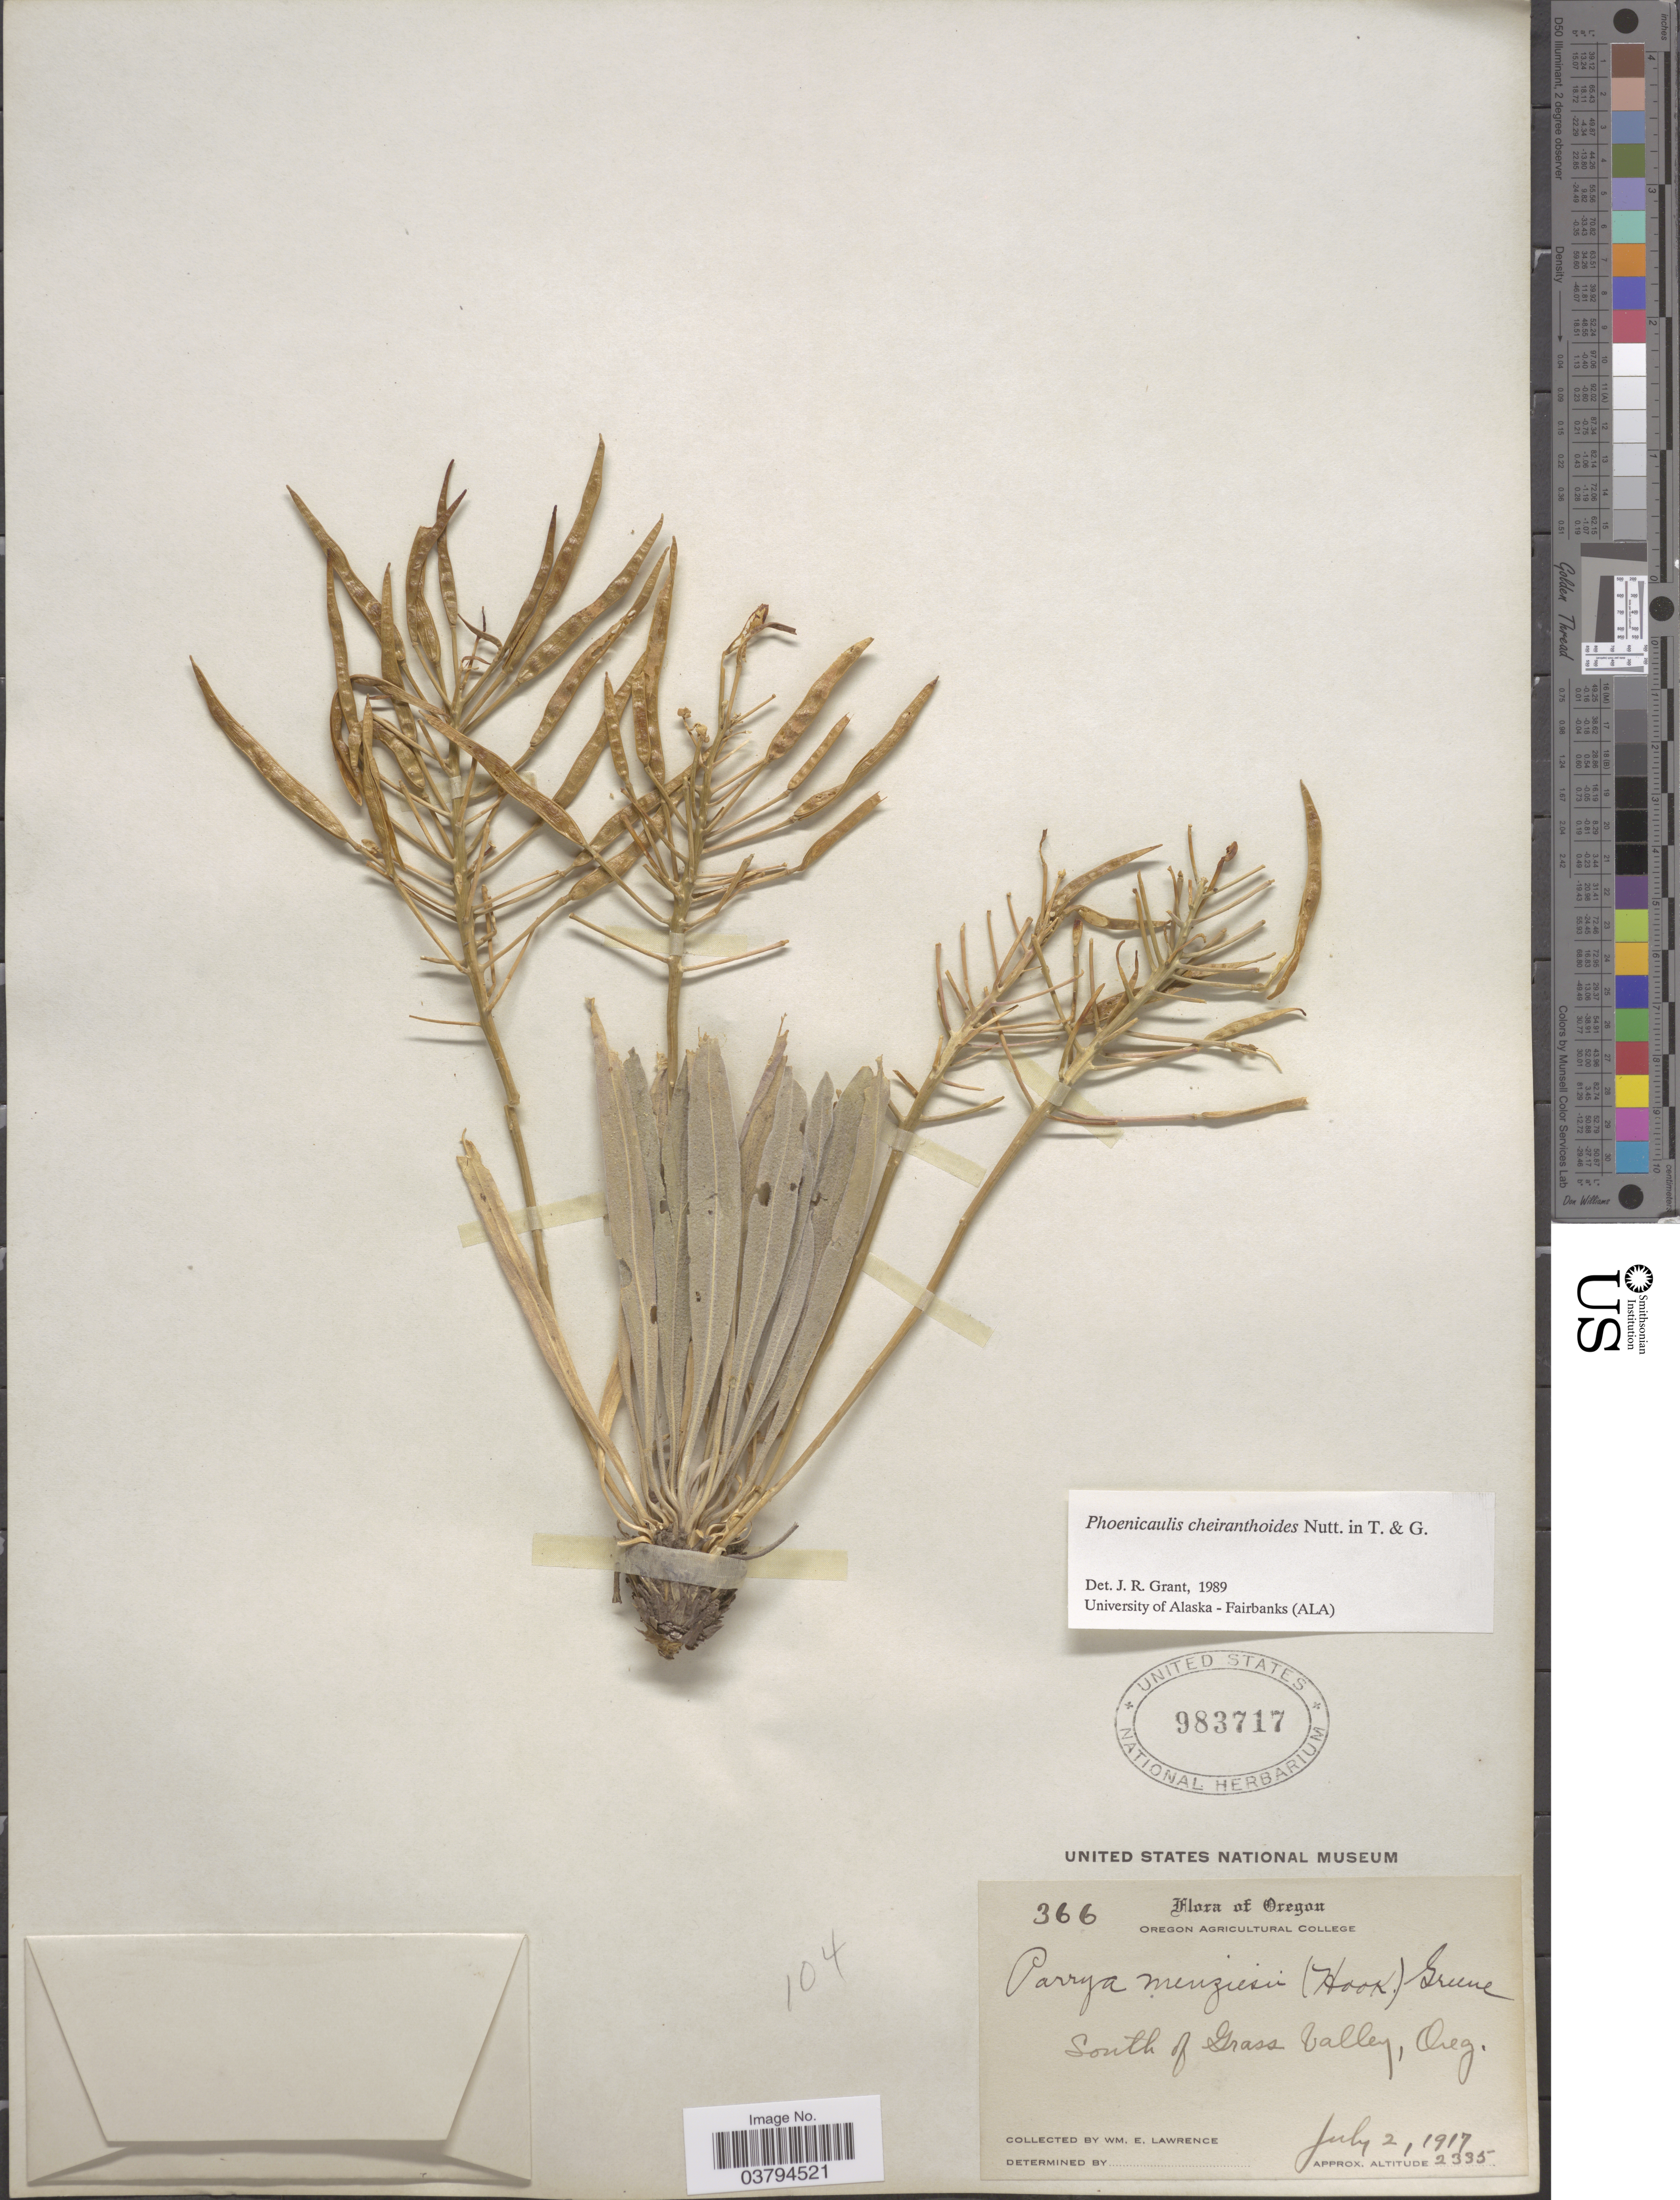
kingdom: Plantae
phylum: Tracheophyta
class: Magnoliopsida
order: Brassicales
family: Brassicaceae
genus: Phoenicaulis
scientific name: Phoenicaulis cheiranthoides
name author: Nutt.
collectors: W. Lawrence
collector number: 366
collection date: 1917-07-02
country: United States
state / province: Oregon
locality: South of Grass Valley.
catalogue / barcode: US 983717